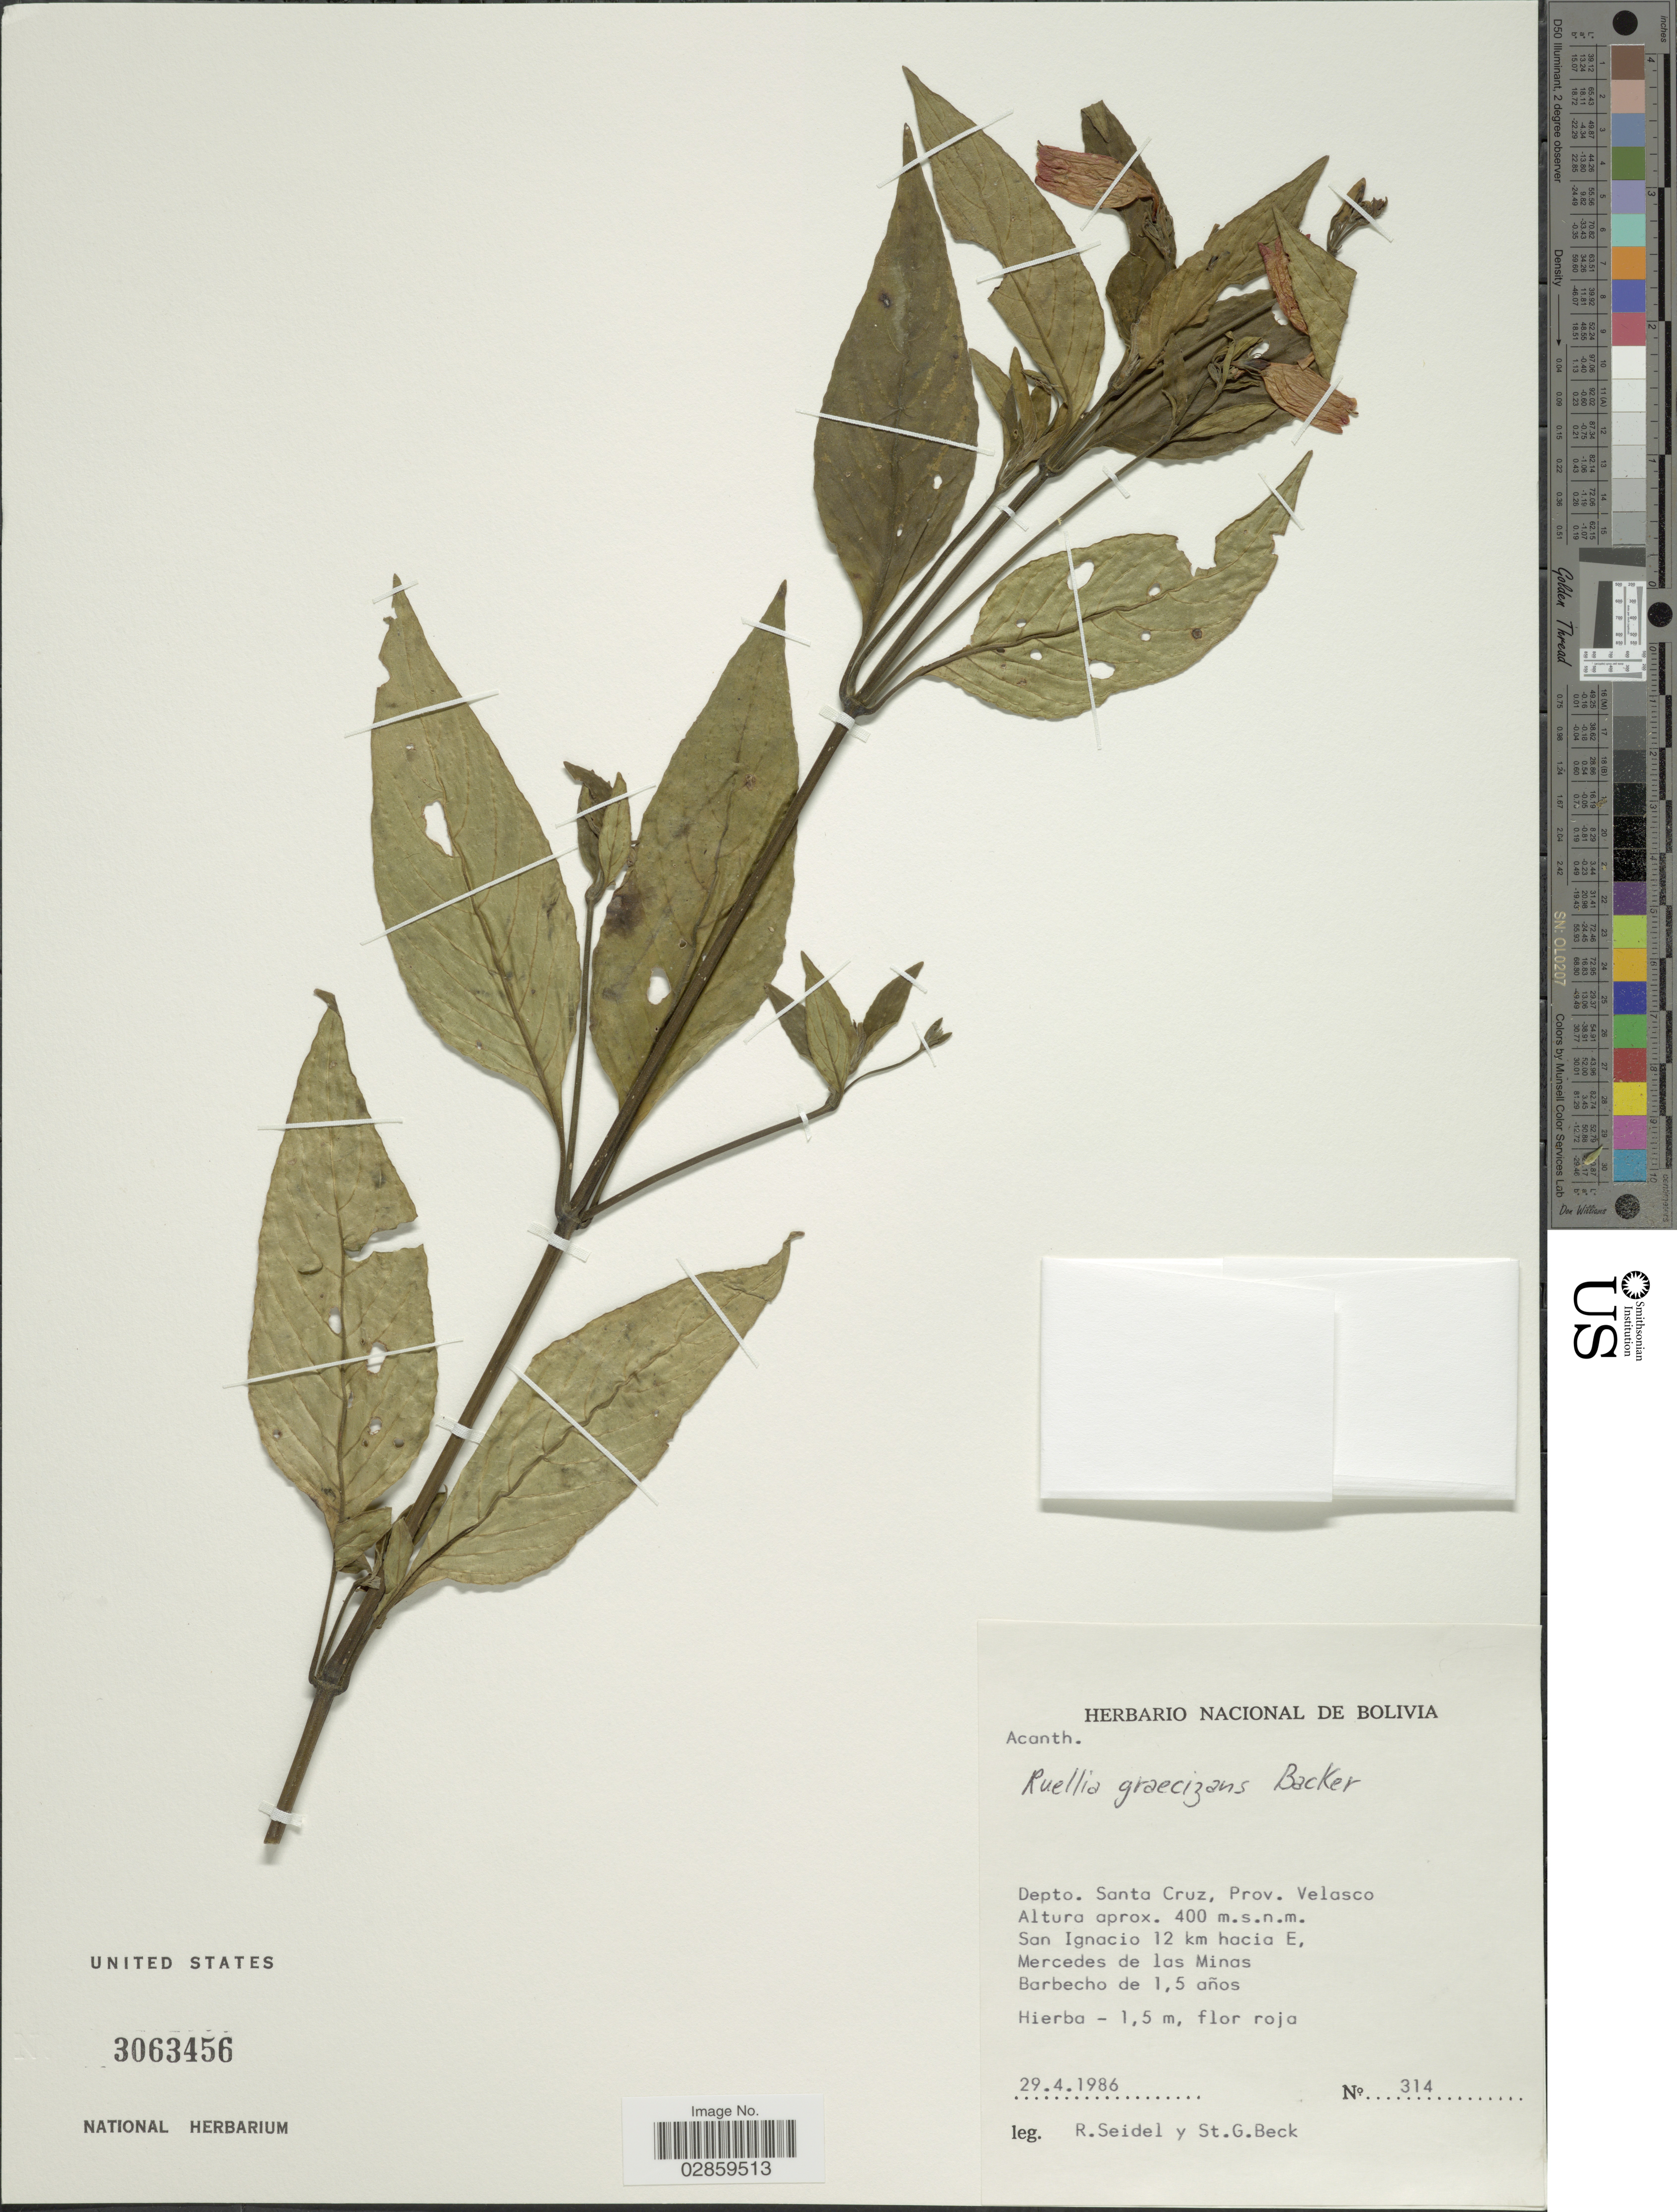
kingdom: Plantae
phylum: Tracheophyta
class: Magnoliopsida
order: Lamiales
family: Acanthaceae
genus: Ruellia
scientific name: Ruellia brevifolia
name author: (Pohl) C. Ezcurra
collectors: R. Seidel & S. G. Beck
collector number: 314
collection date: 1986-04-29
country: Bolivia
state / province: Santa Cruz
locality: Depto. Santa Cruz, Prov. Velasco, San Ignacio 12 km hacia E, Mercedes de las Minas.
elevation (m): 400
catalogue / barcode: US 3063456